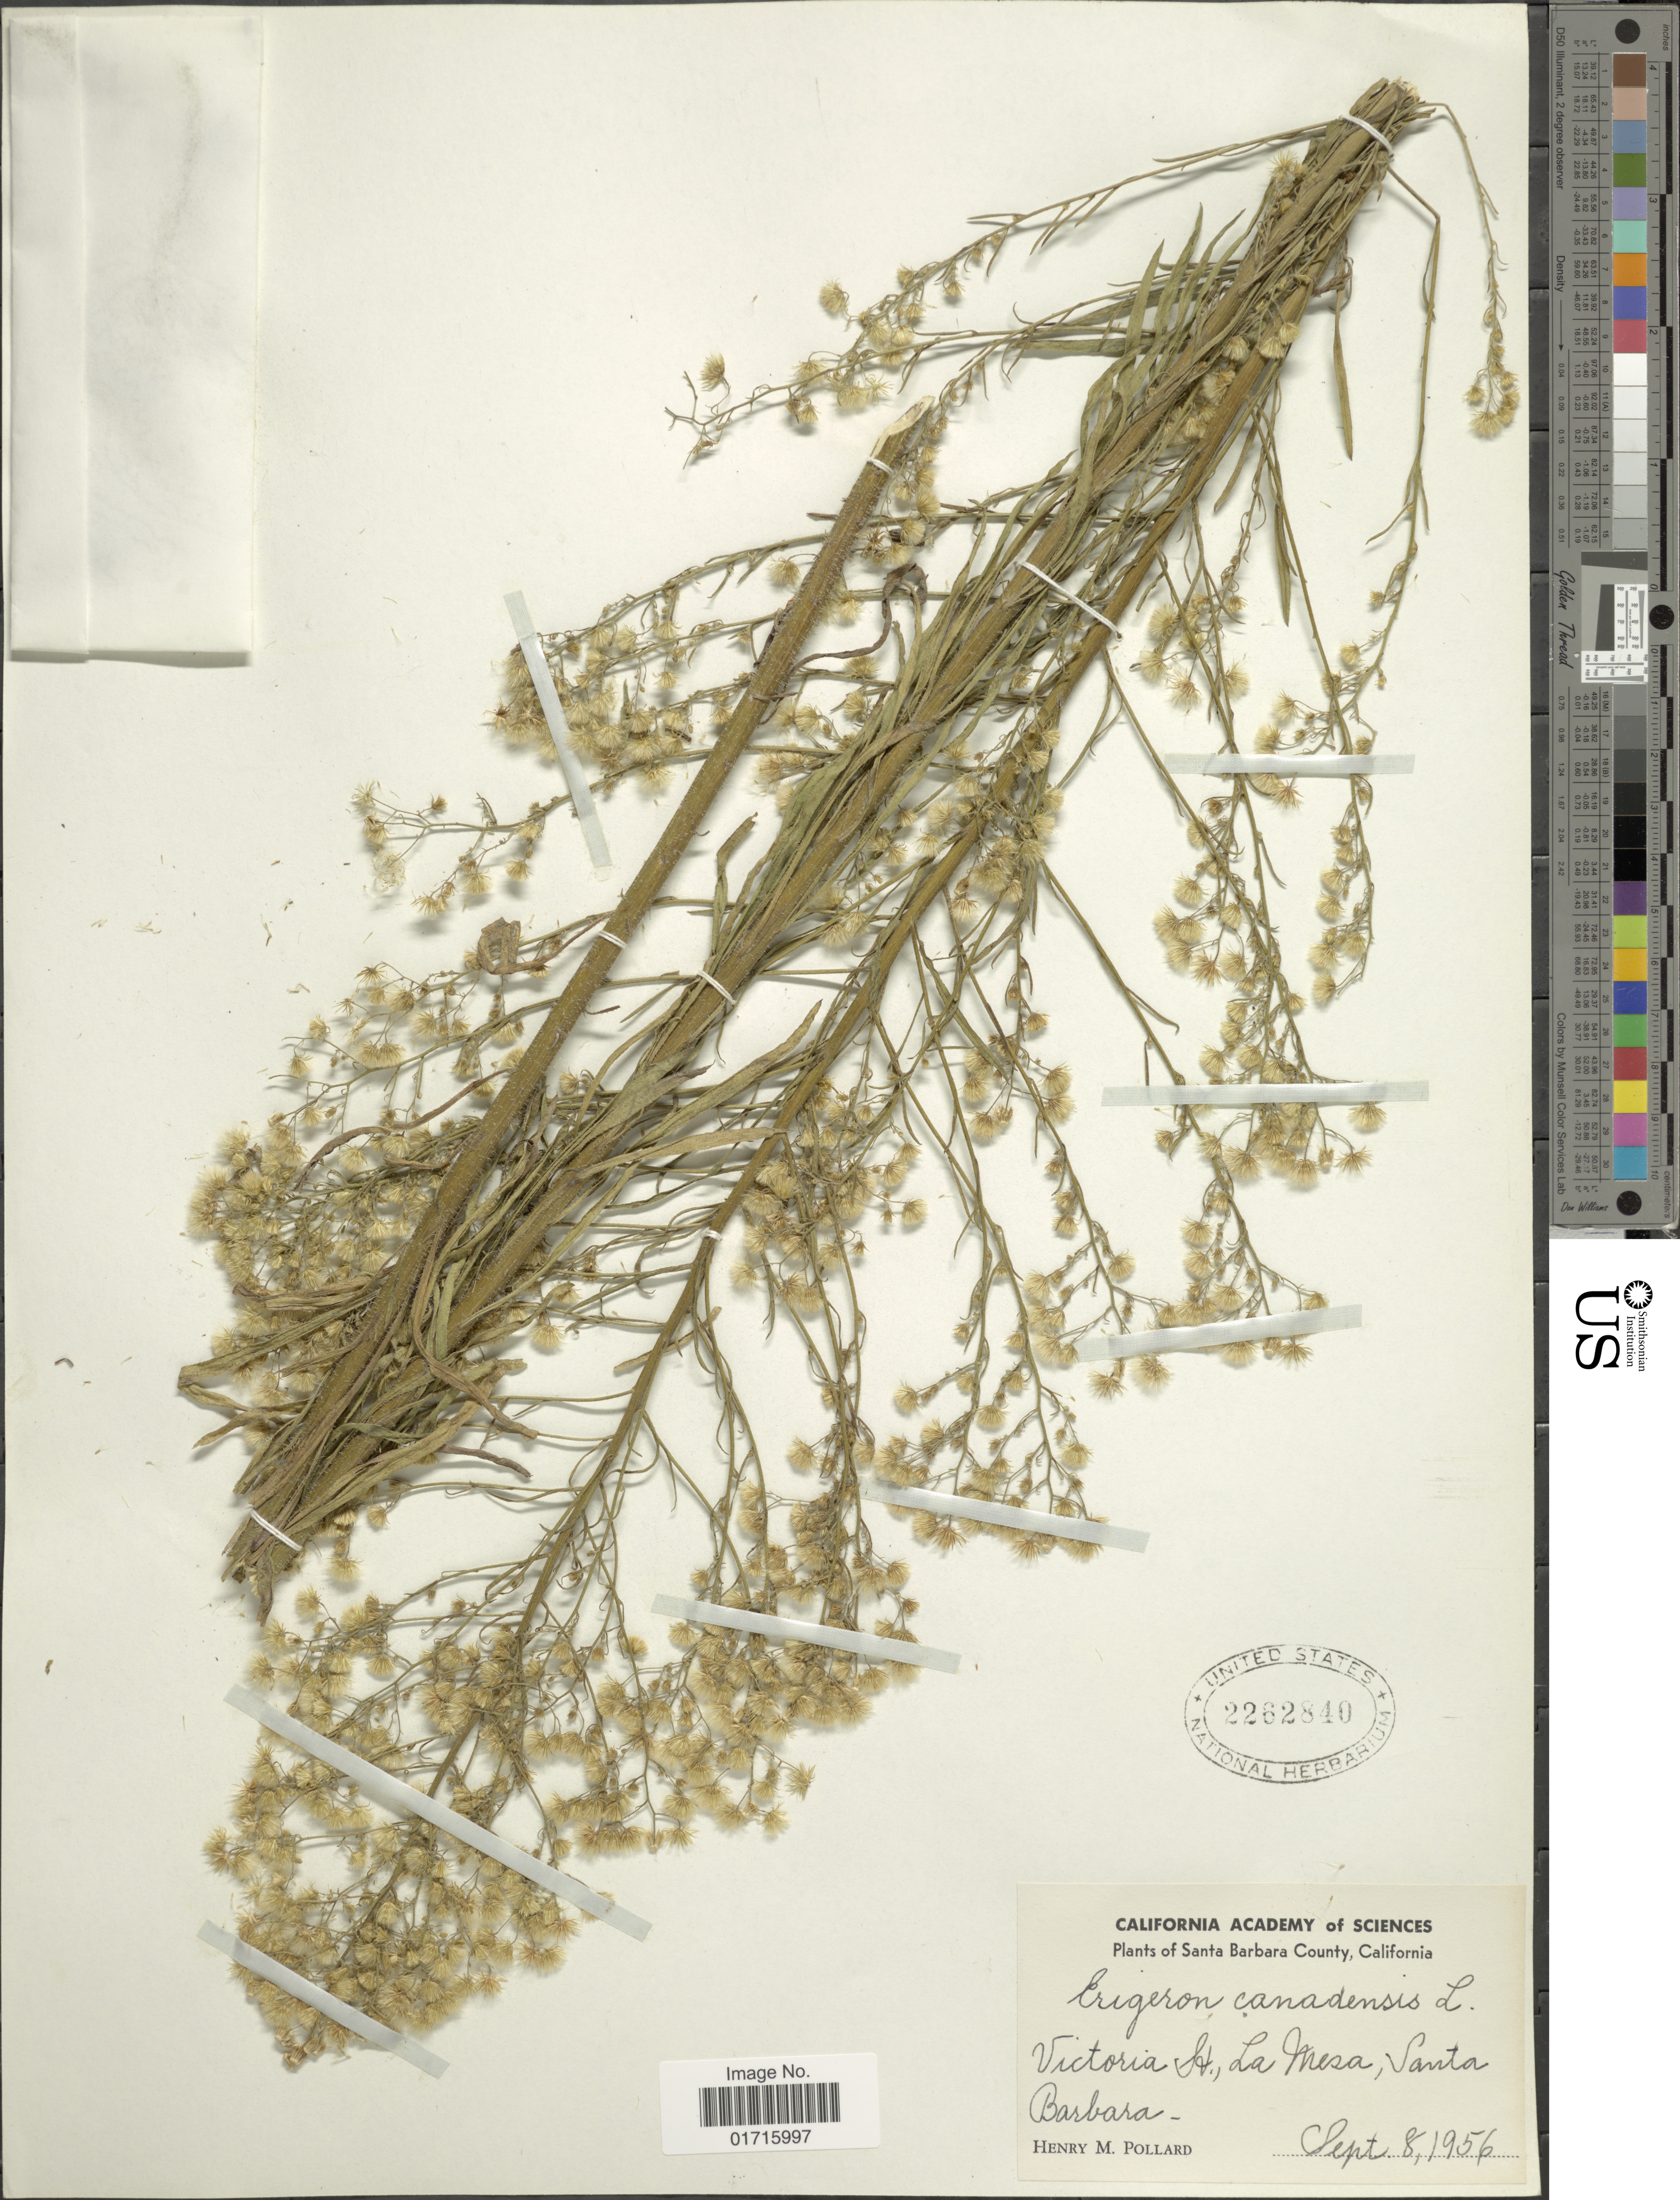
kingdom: Plantae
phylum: Tracheophyta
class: Magnoliopsida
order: Asterales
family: Asteraceae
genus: Conyza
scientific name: Conyza canadensis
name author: (L.) Cronq.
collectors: H. M. Pollard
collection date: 1956-09-08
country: United States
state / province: California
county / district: Santa Barbara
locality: Santa Barbara County, Victoria St., La Mesa, Santa Barbara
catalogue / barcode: US 2262840